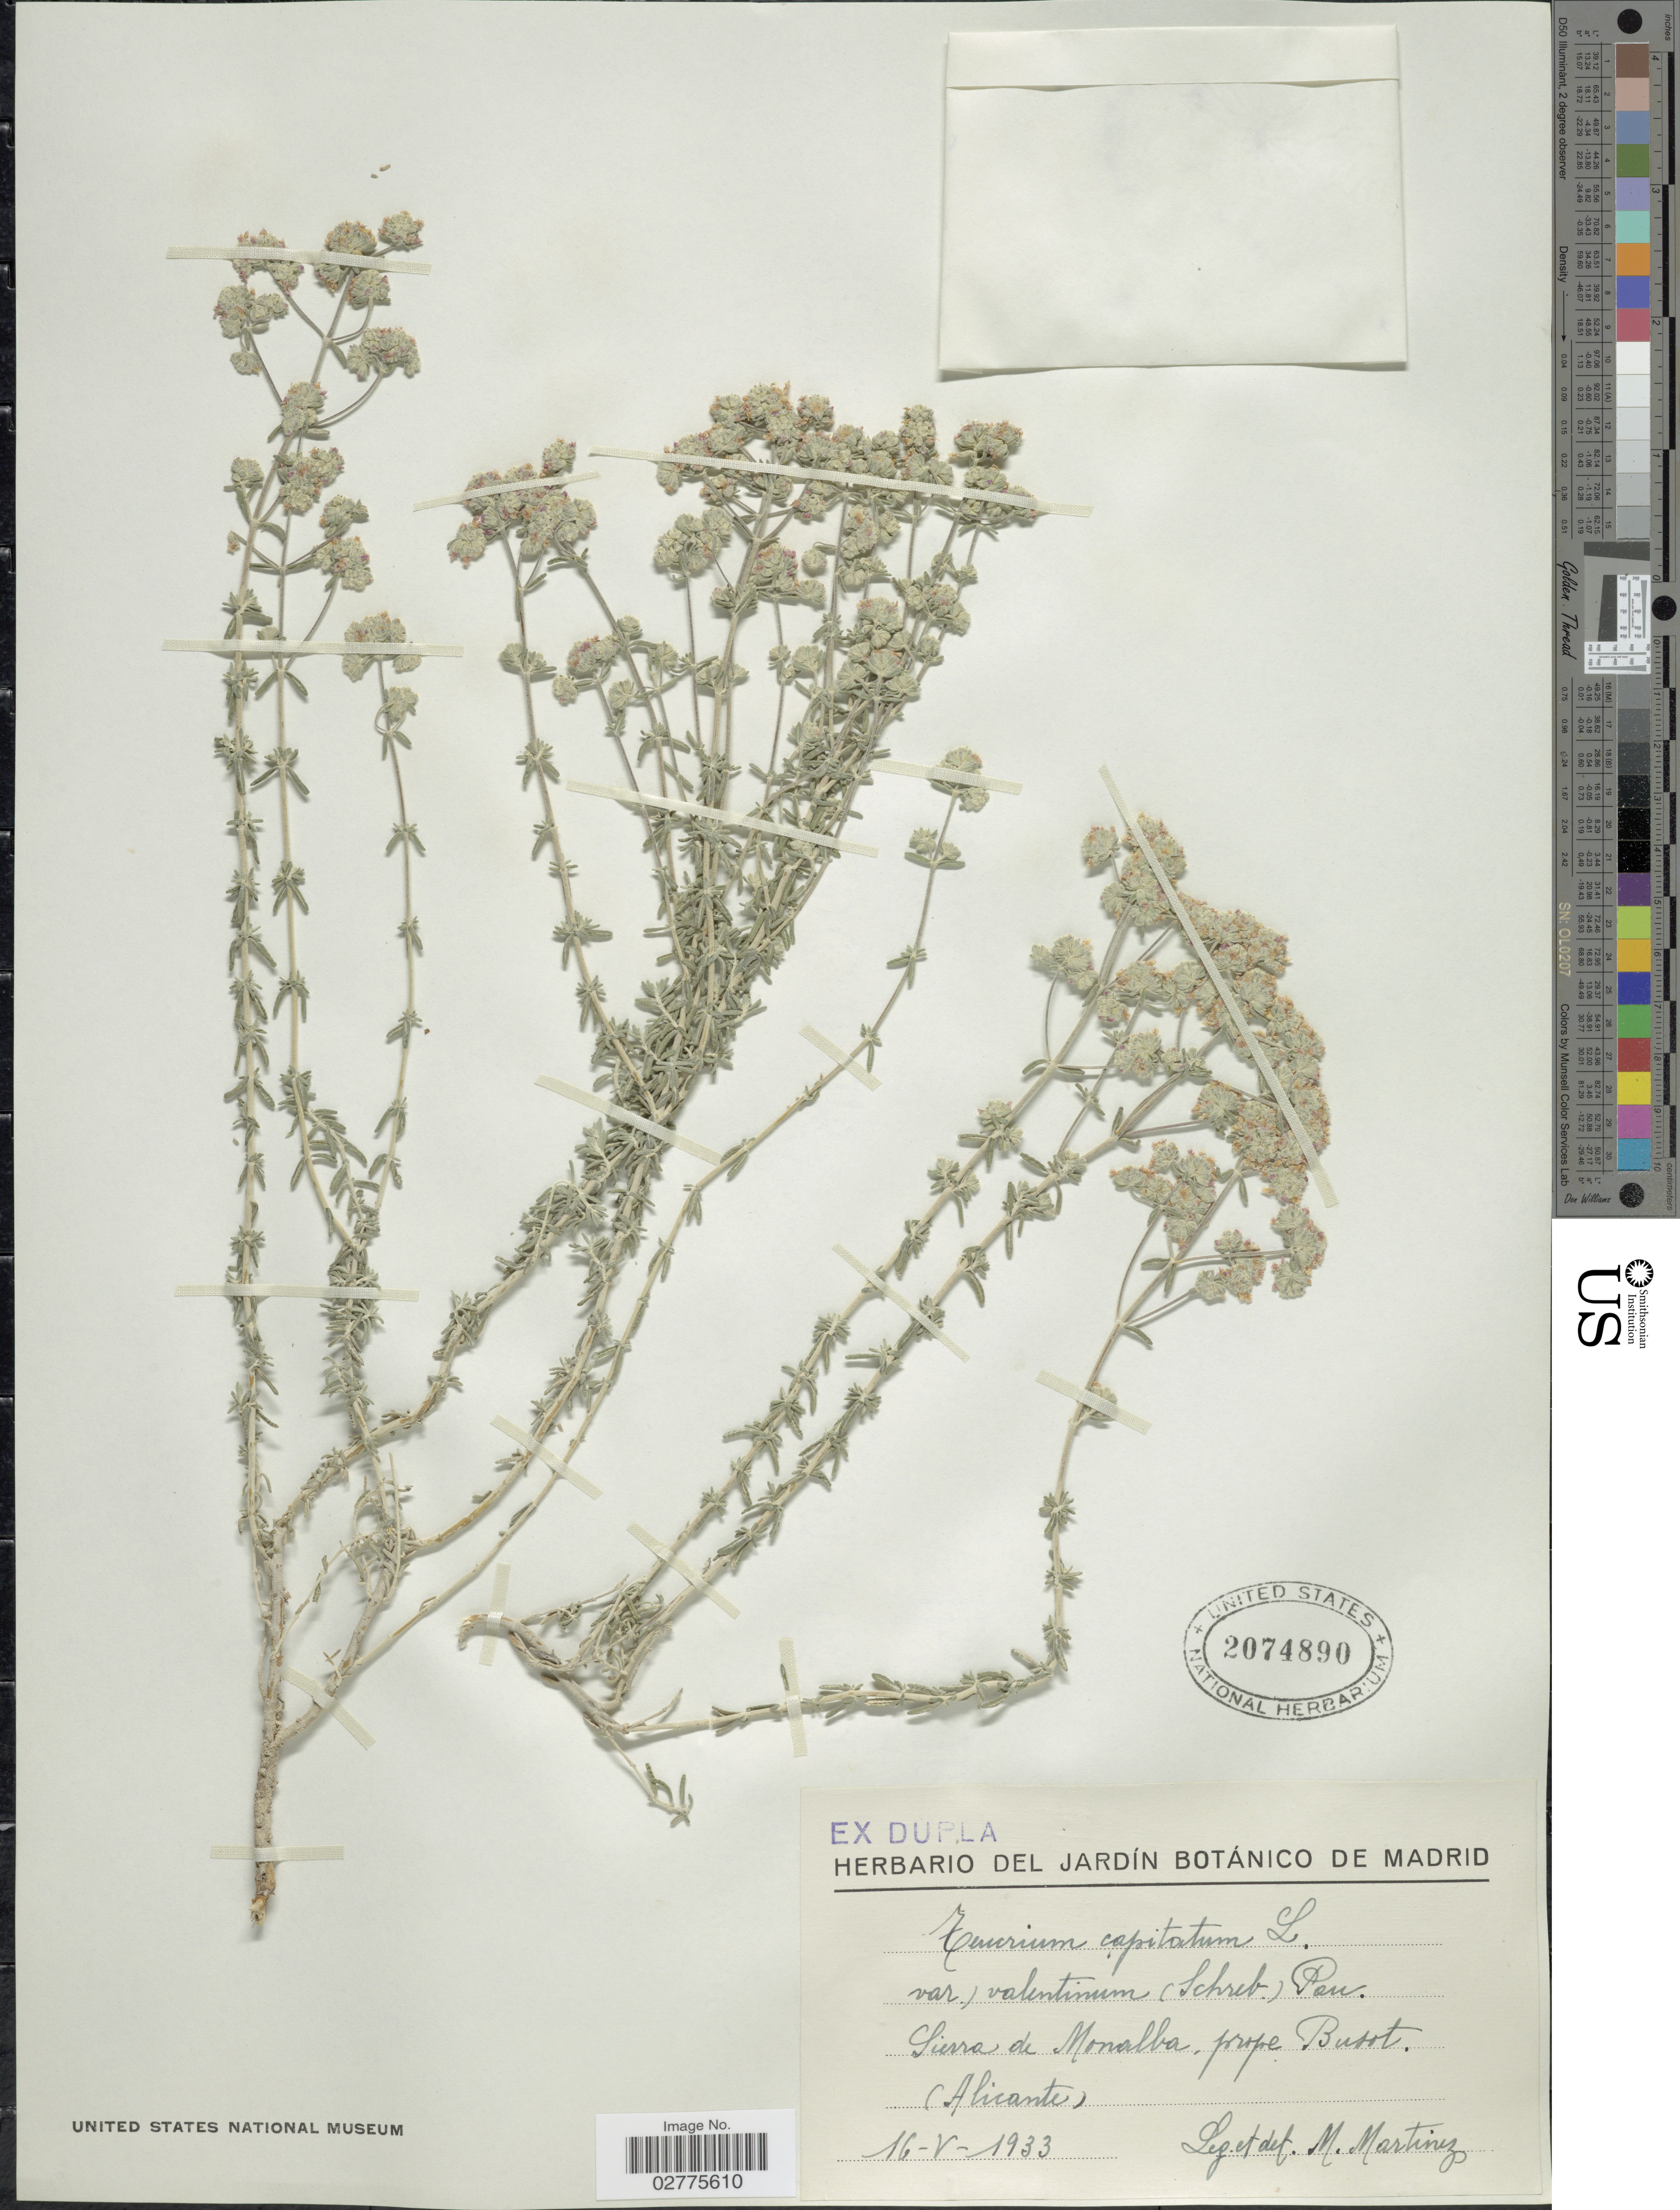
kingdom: Plantae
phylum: Tracheophyta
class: Magnoliopsida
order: Lamiales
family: Lamiaceae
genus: Teucrium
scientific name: Teucrium capitatum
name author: L.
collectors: M. Martinez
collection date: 1933-05-16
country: Spain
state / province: Madrid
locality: Sierra de Monalba, prope Busot. (Alicante).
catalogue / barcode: US 2074890